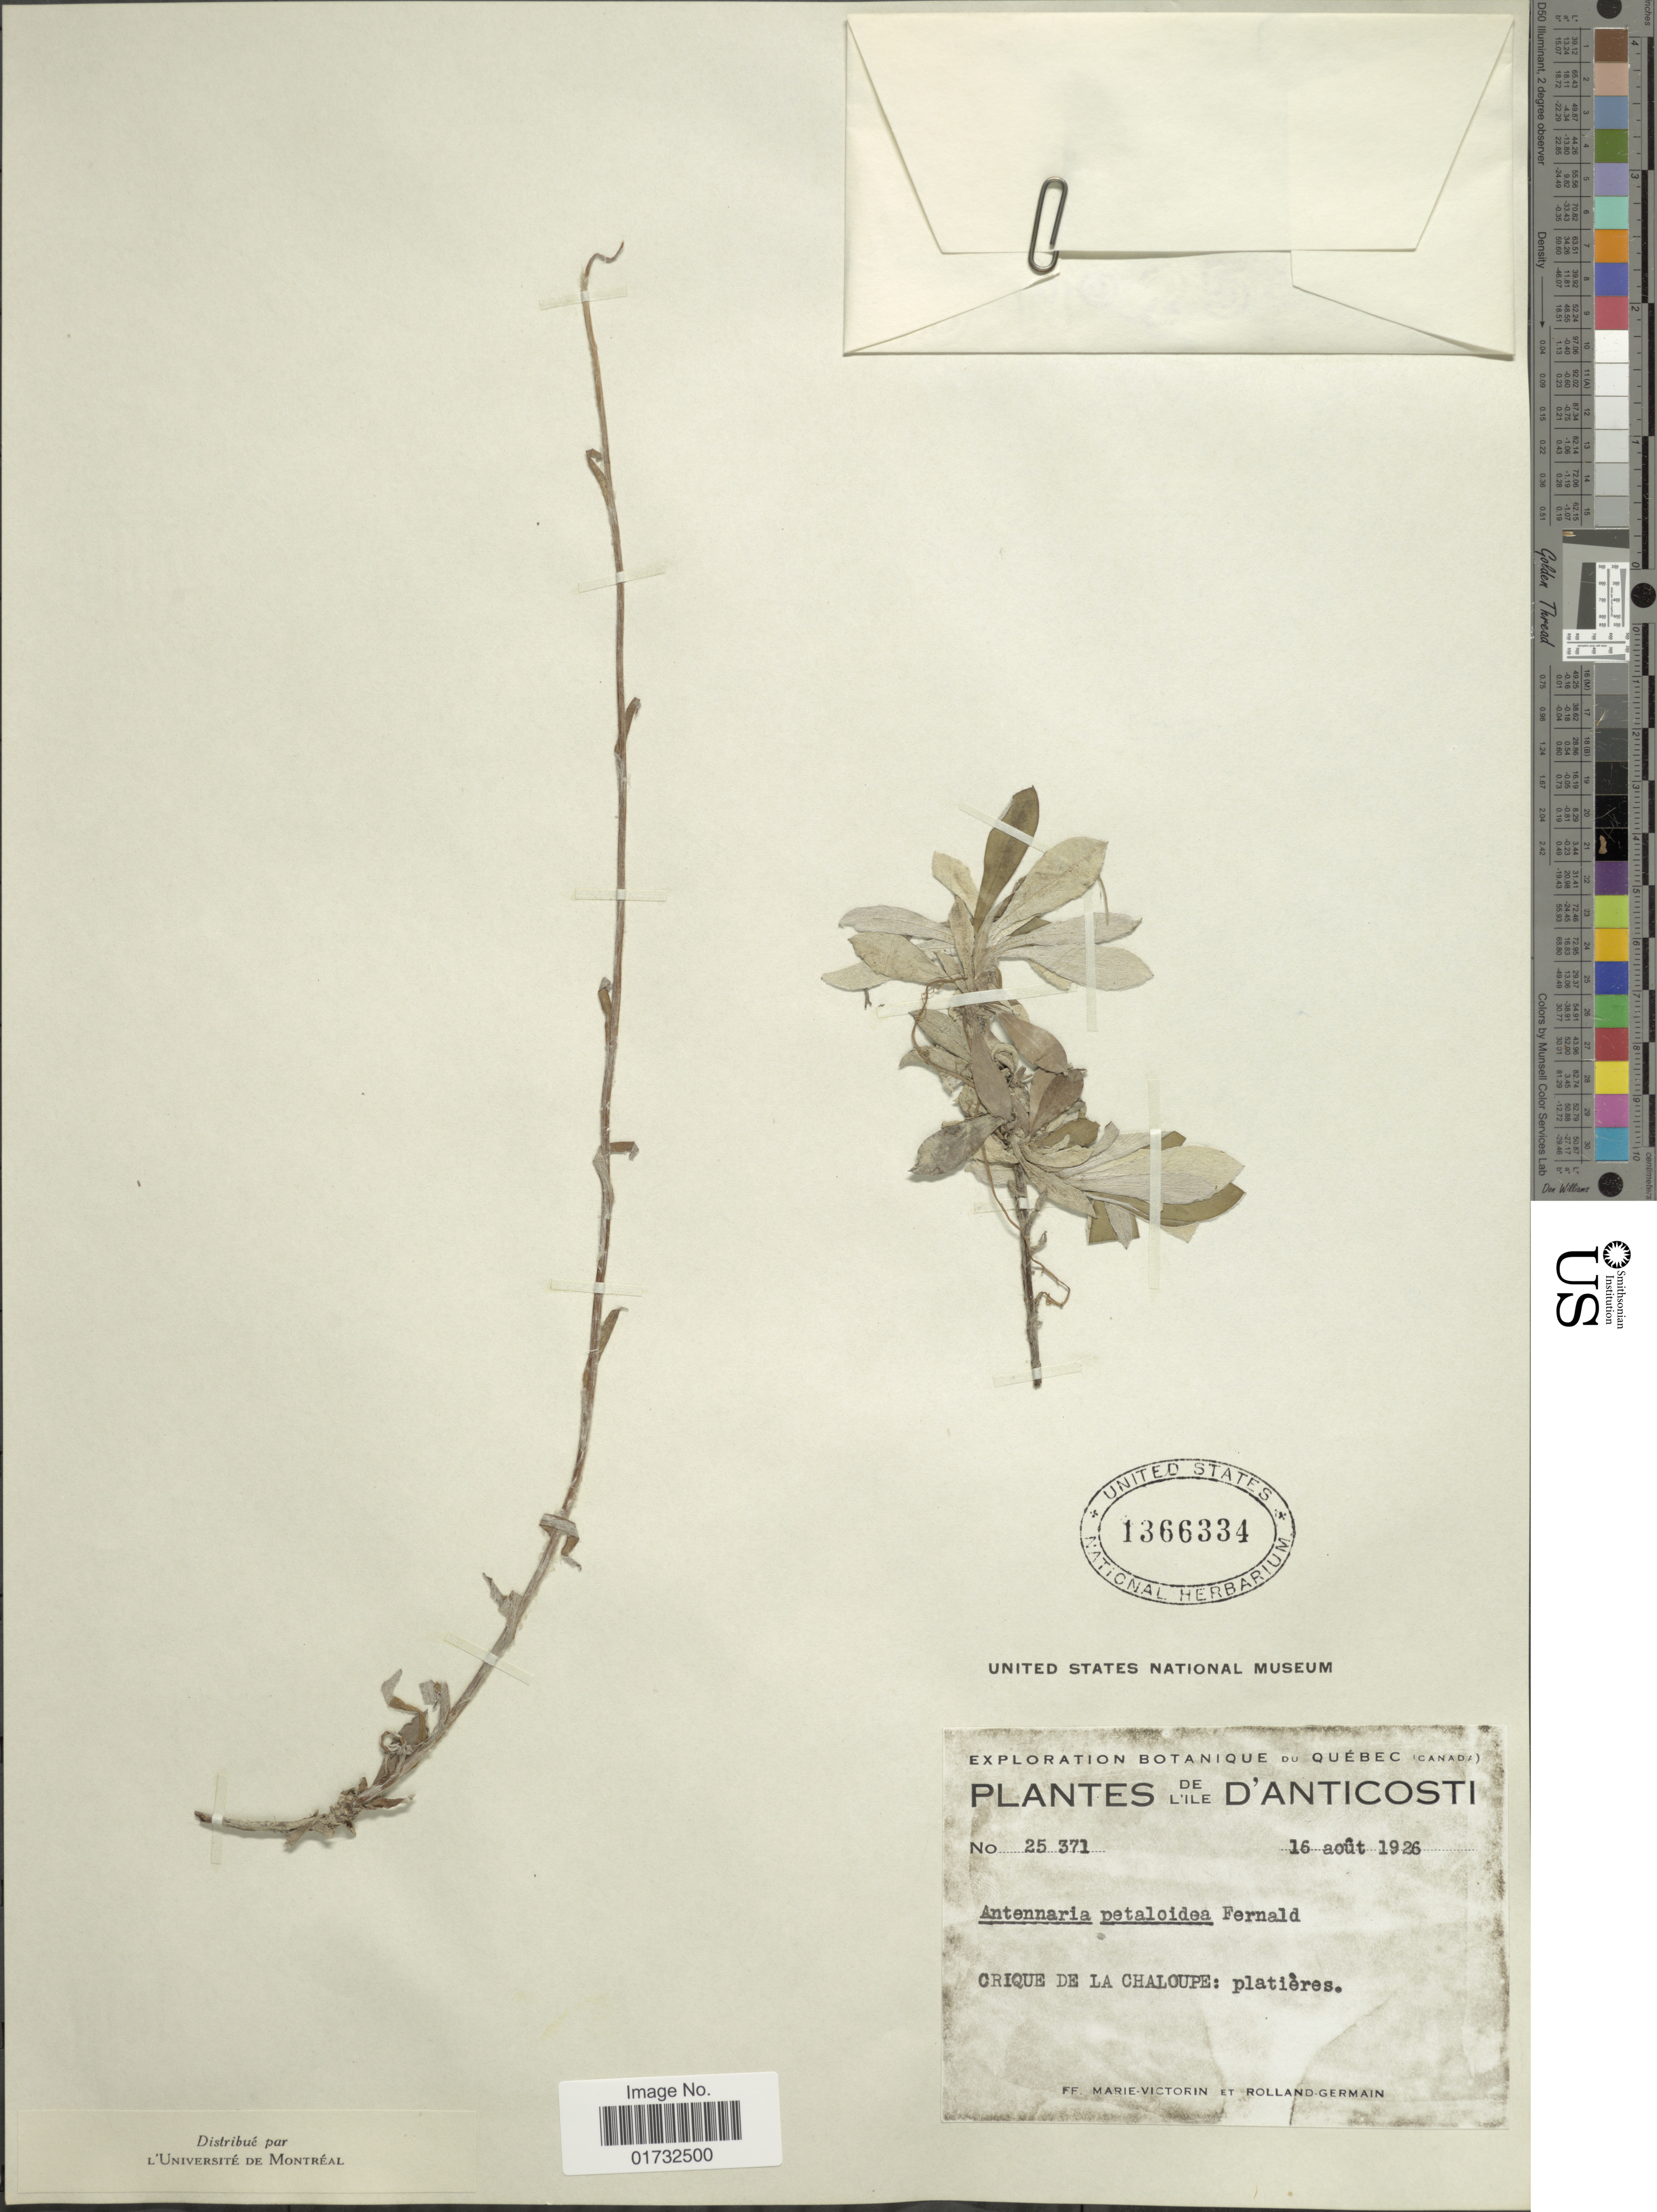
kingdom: Plantae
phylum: Tracheophyta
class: Magnoliopsida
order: Asterales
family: Asteraceae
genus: Antennaria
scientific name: Antennaria petaloidea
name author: (Fernald) Fernald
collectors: F. Marie-Victorin & Rolland-Germain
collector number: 25371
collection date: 1926-08-16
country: Canada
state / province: Quebec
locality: L'ile D'Anticosti. Crique de La Chaloupe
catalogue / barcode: US 1366334